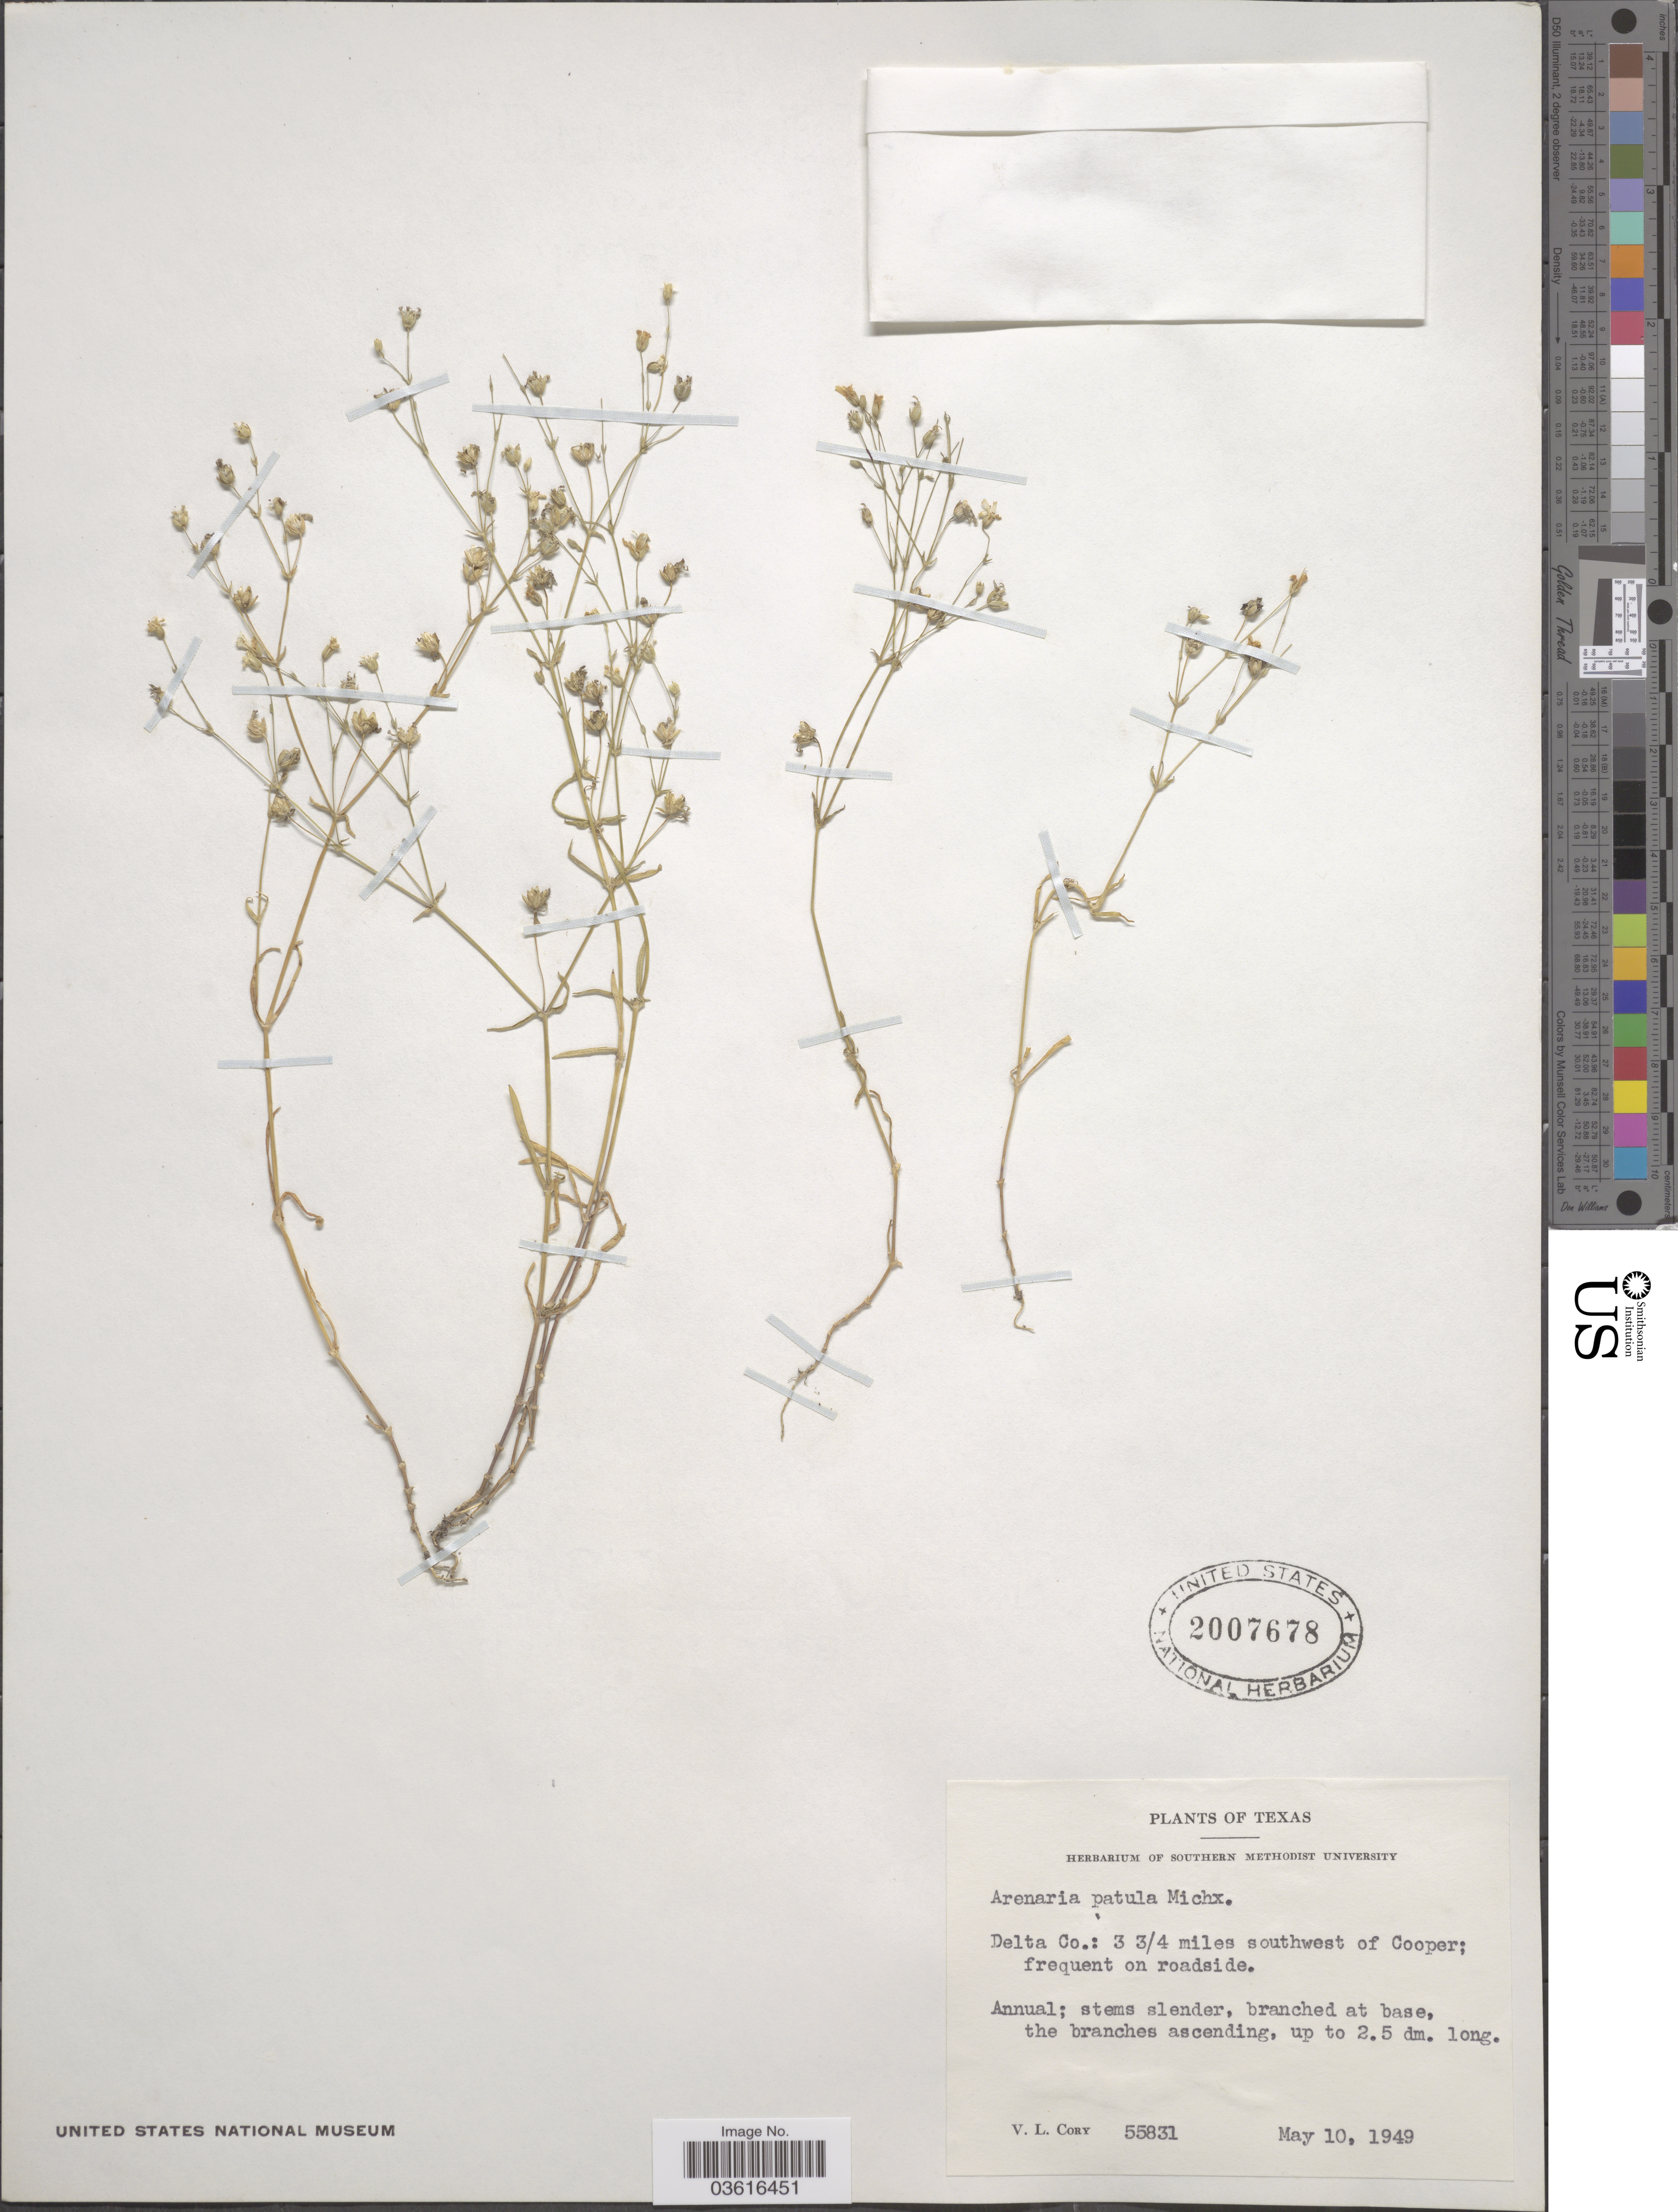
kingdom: Plantae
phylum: Tracheophyta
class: Magnoliopsida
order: Caryophyllales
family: Caryophyllaceae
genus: Minuartia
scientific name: Minuartia patula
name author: (Michx.) Mattf.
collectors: V. Cory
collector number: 55831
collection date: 1949-05-10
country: United States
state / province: Texas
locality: Delta Co.: 3¾ miles southwest of Cooper; frequent on roadside.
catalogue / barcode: US 2007678